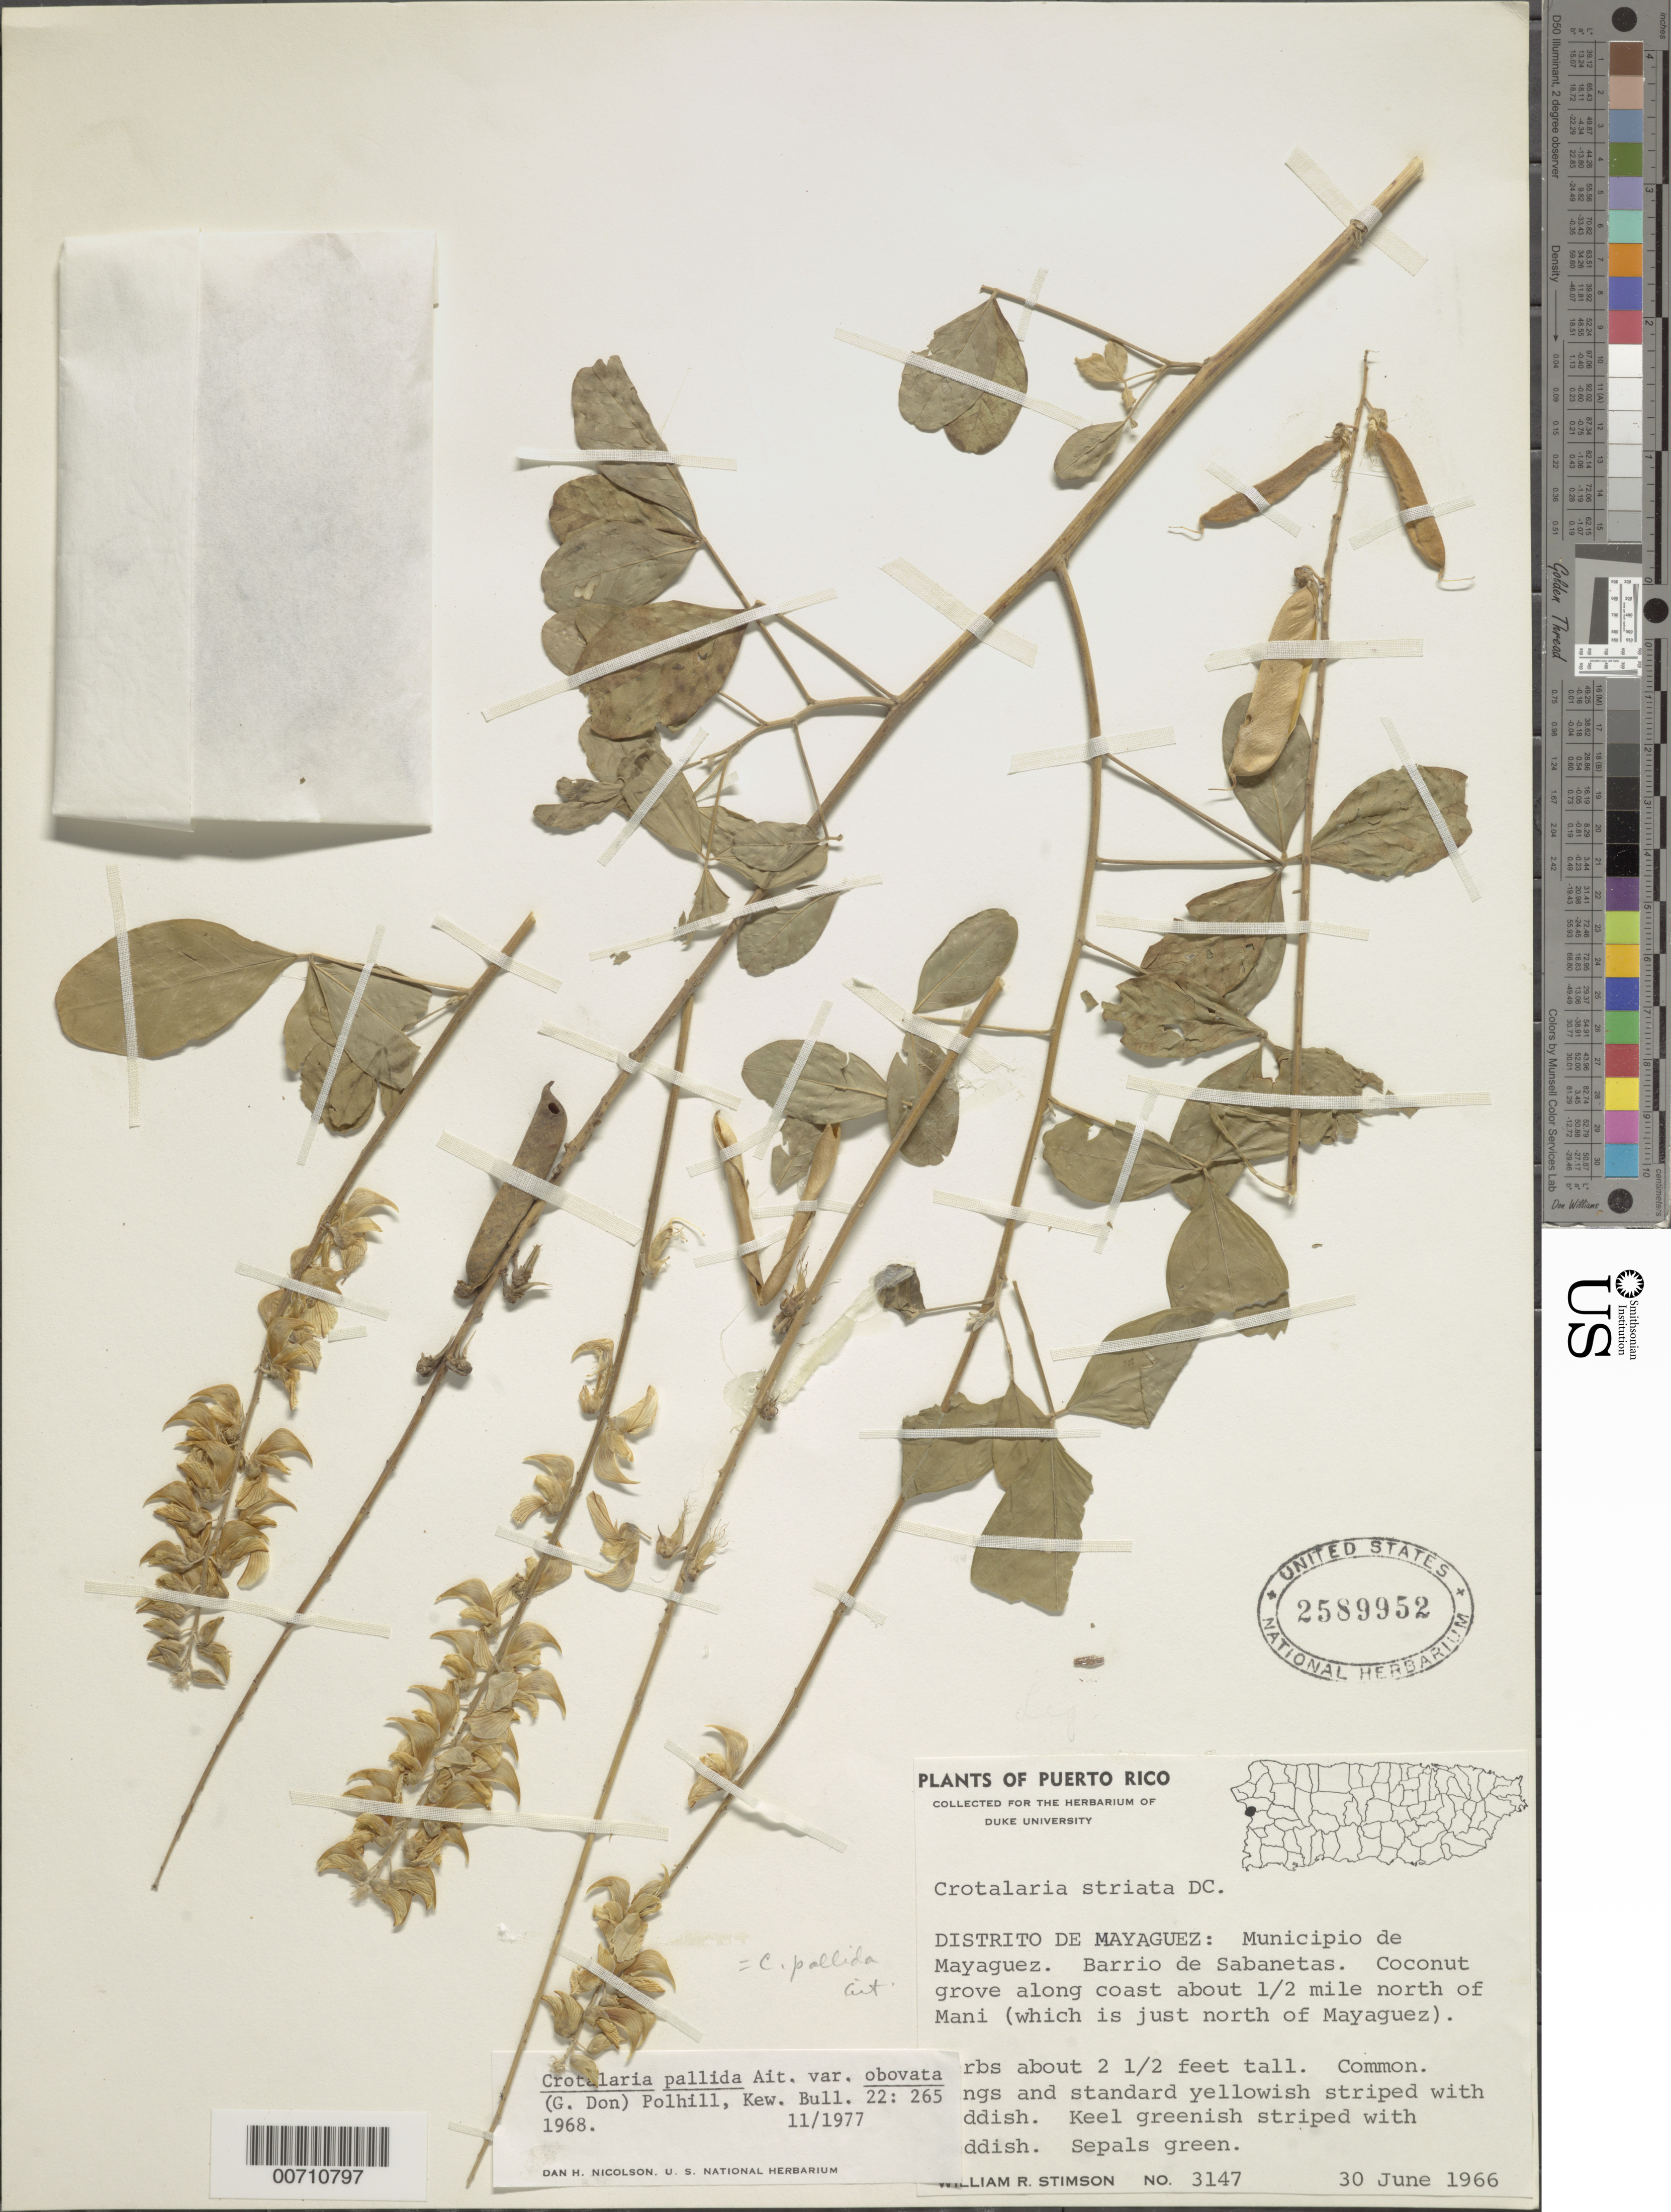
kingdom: Plantae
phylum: Tracheophyta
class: Magnoliopsida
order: Fabales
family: Fabaceae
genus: Crotalaria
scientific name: Crotalaria pallida var. obovata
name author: (G. Don) Polhill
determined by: Nicolson, Dan H.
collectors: W. R. Stimson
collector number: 3147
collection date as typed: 30 Jun 1966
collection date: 1966-06-30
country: Puerto Rico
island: Greater Antilles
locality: Distrito de Mayaguez: Municipio de Mayaguez, Barrio de Sabanetas, coconut grove along coast about 1/2 mi N of Mani (which is just N of Mayaguez)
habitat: Coconut grove along coast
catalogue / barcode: US 2589952